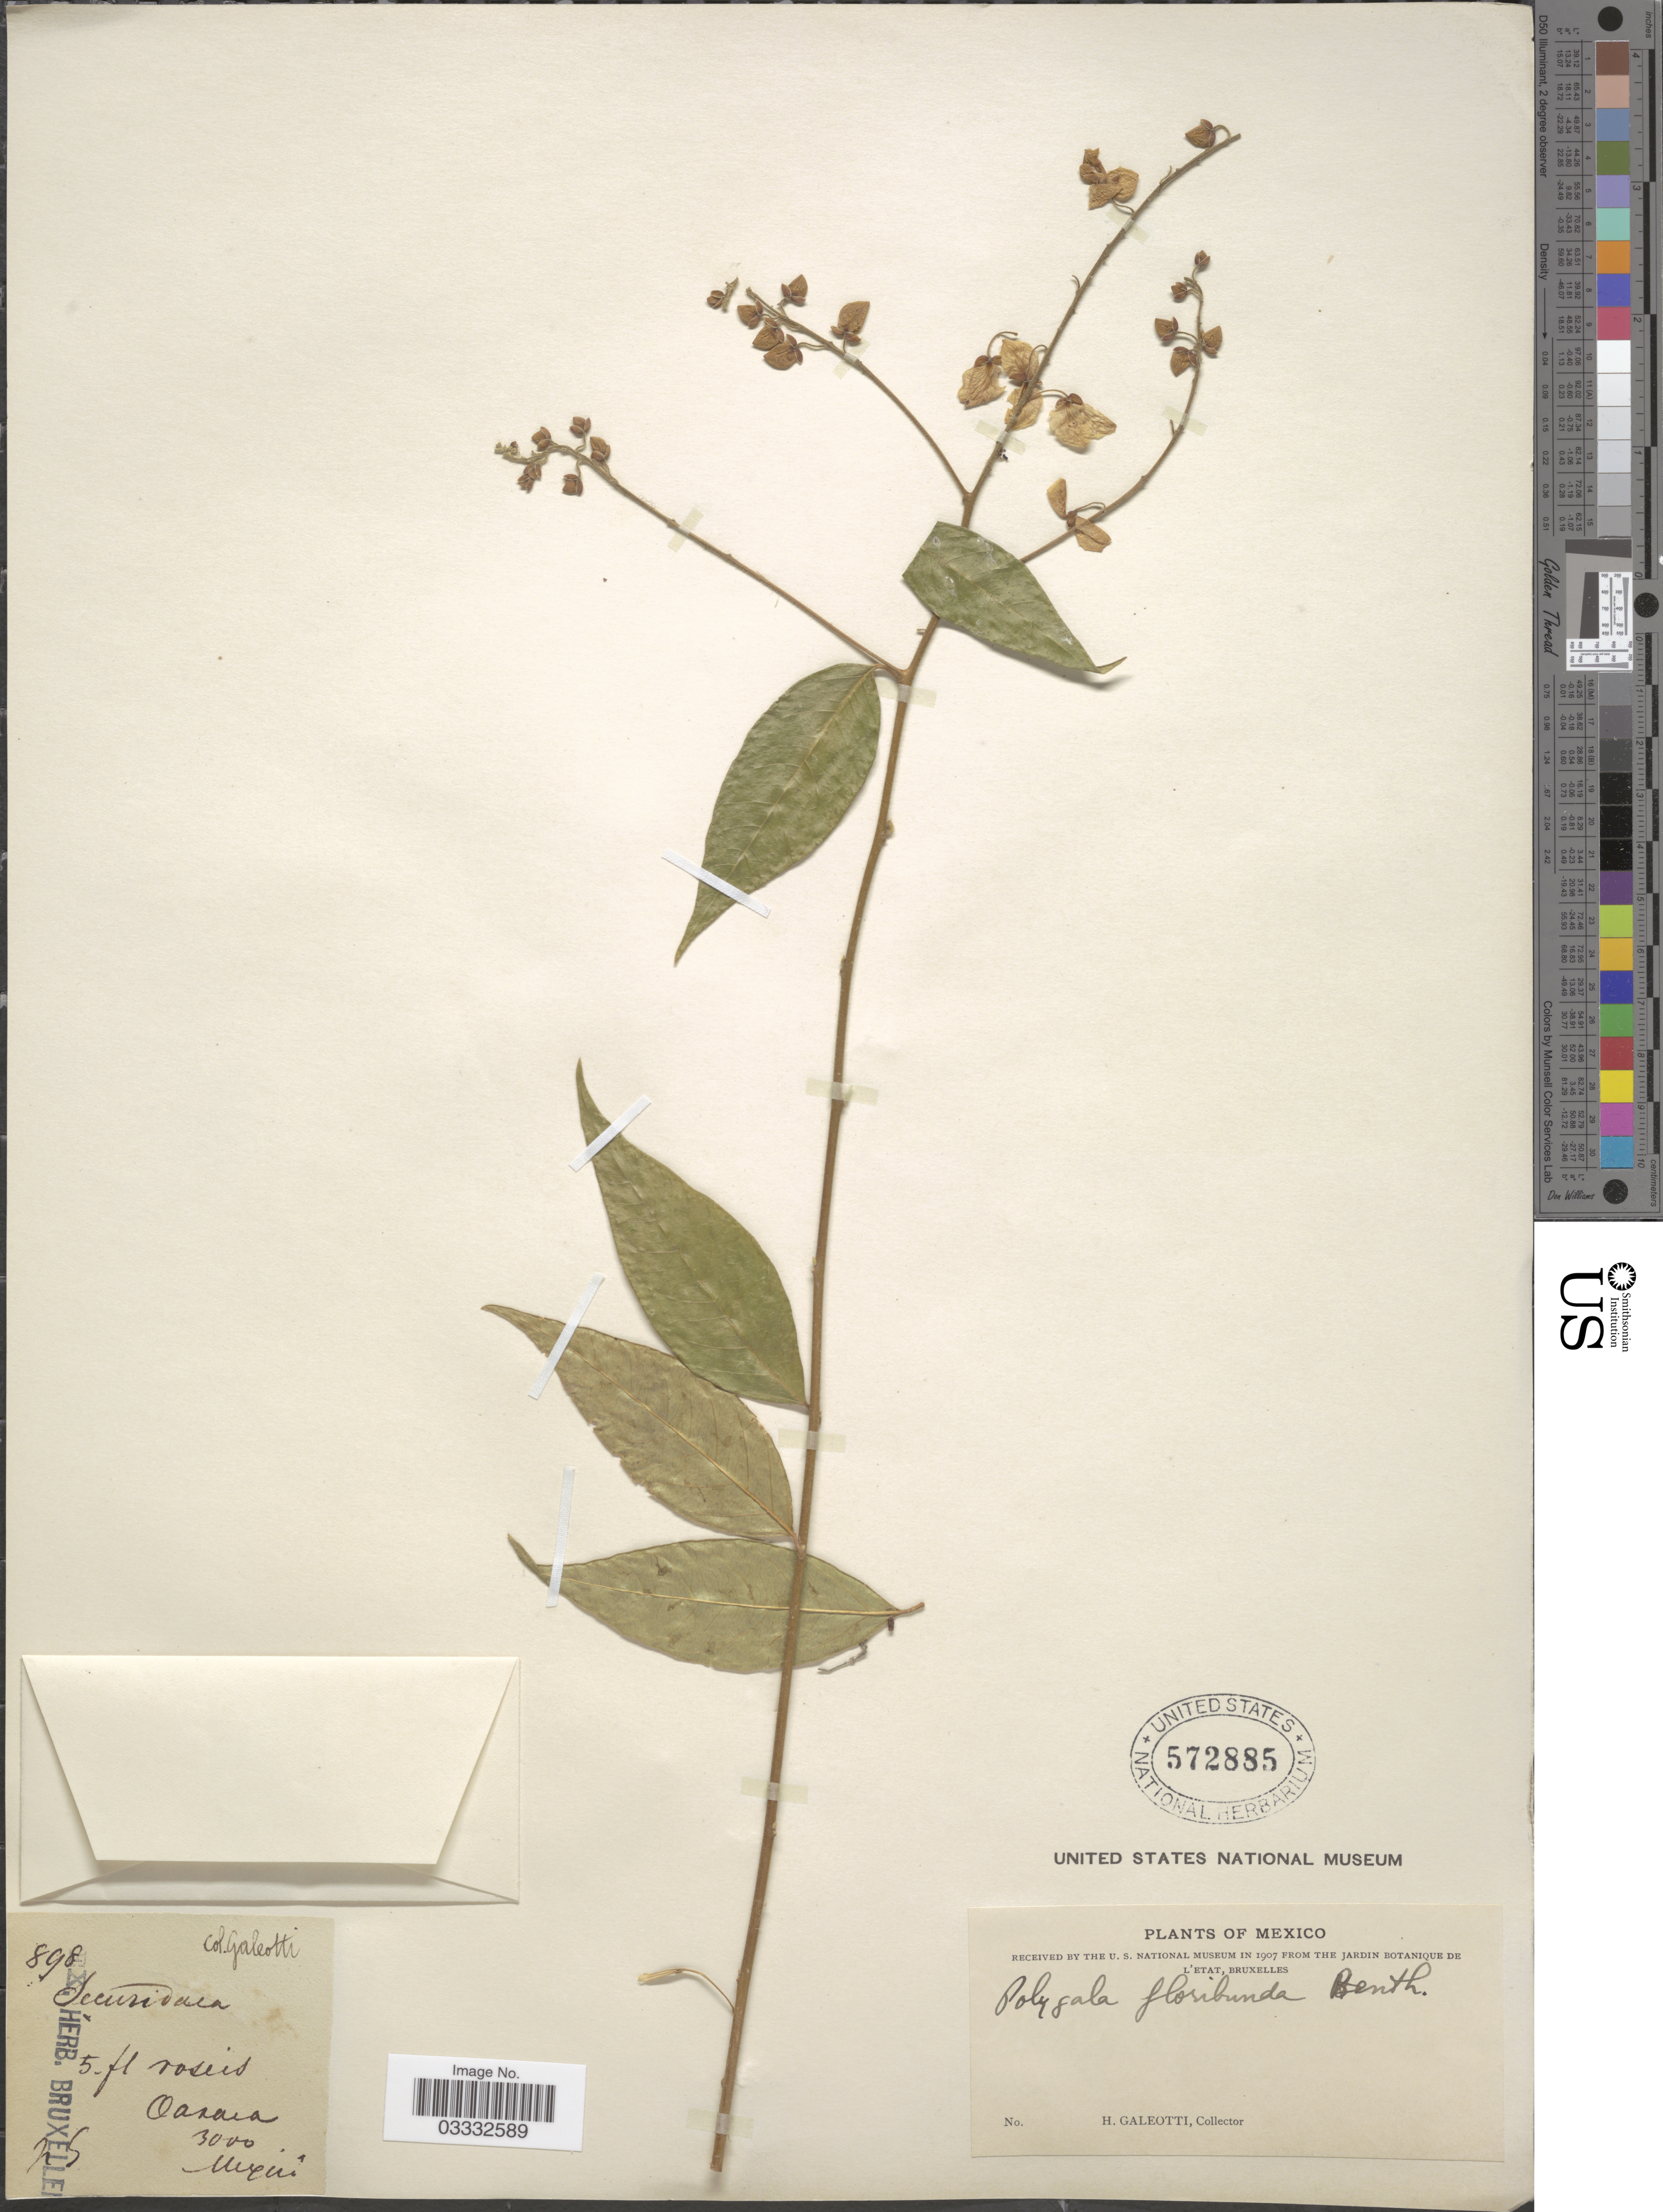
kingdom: Plantae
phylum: Tracheophyta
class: Magnoliopsida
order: Fabales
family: Polygalaceae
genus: Asemeia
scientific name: Asemeia floribunda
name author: (Benth.) J.F.B. Pastore & J.R. Abbott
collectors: H. G. Galeotti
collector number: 898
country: Mexico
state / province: Oaxaca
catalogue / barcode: US 572885